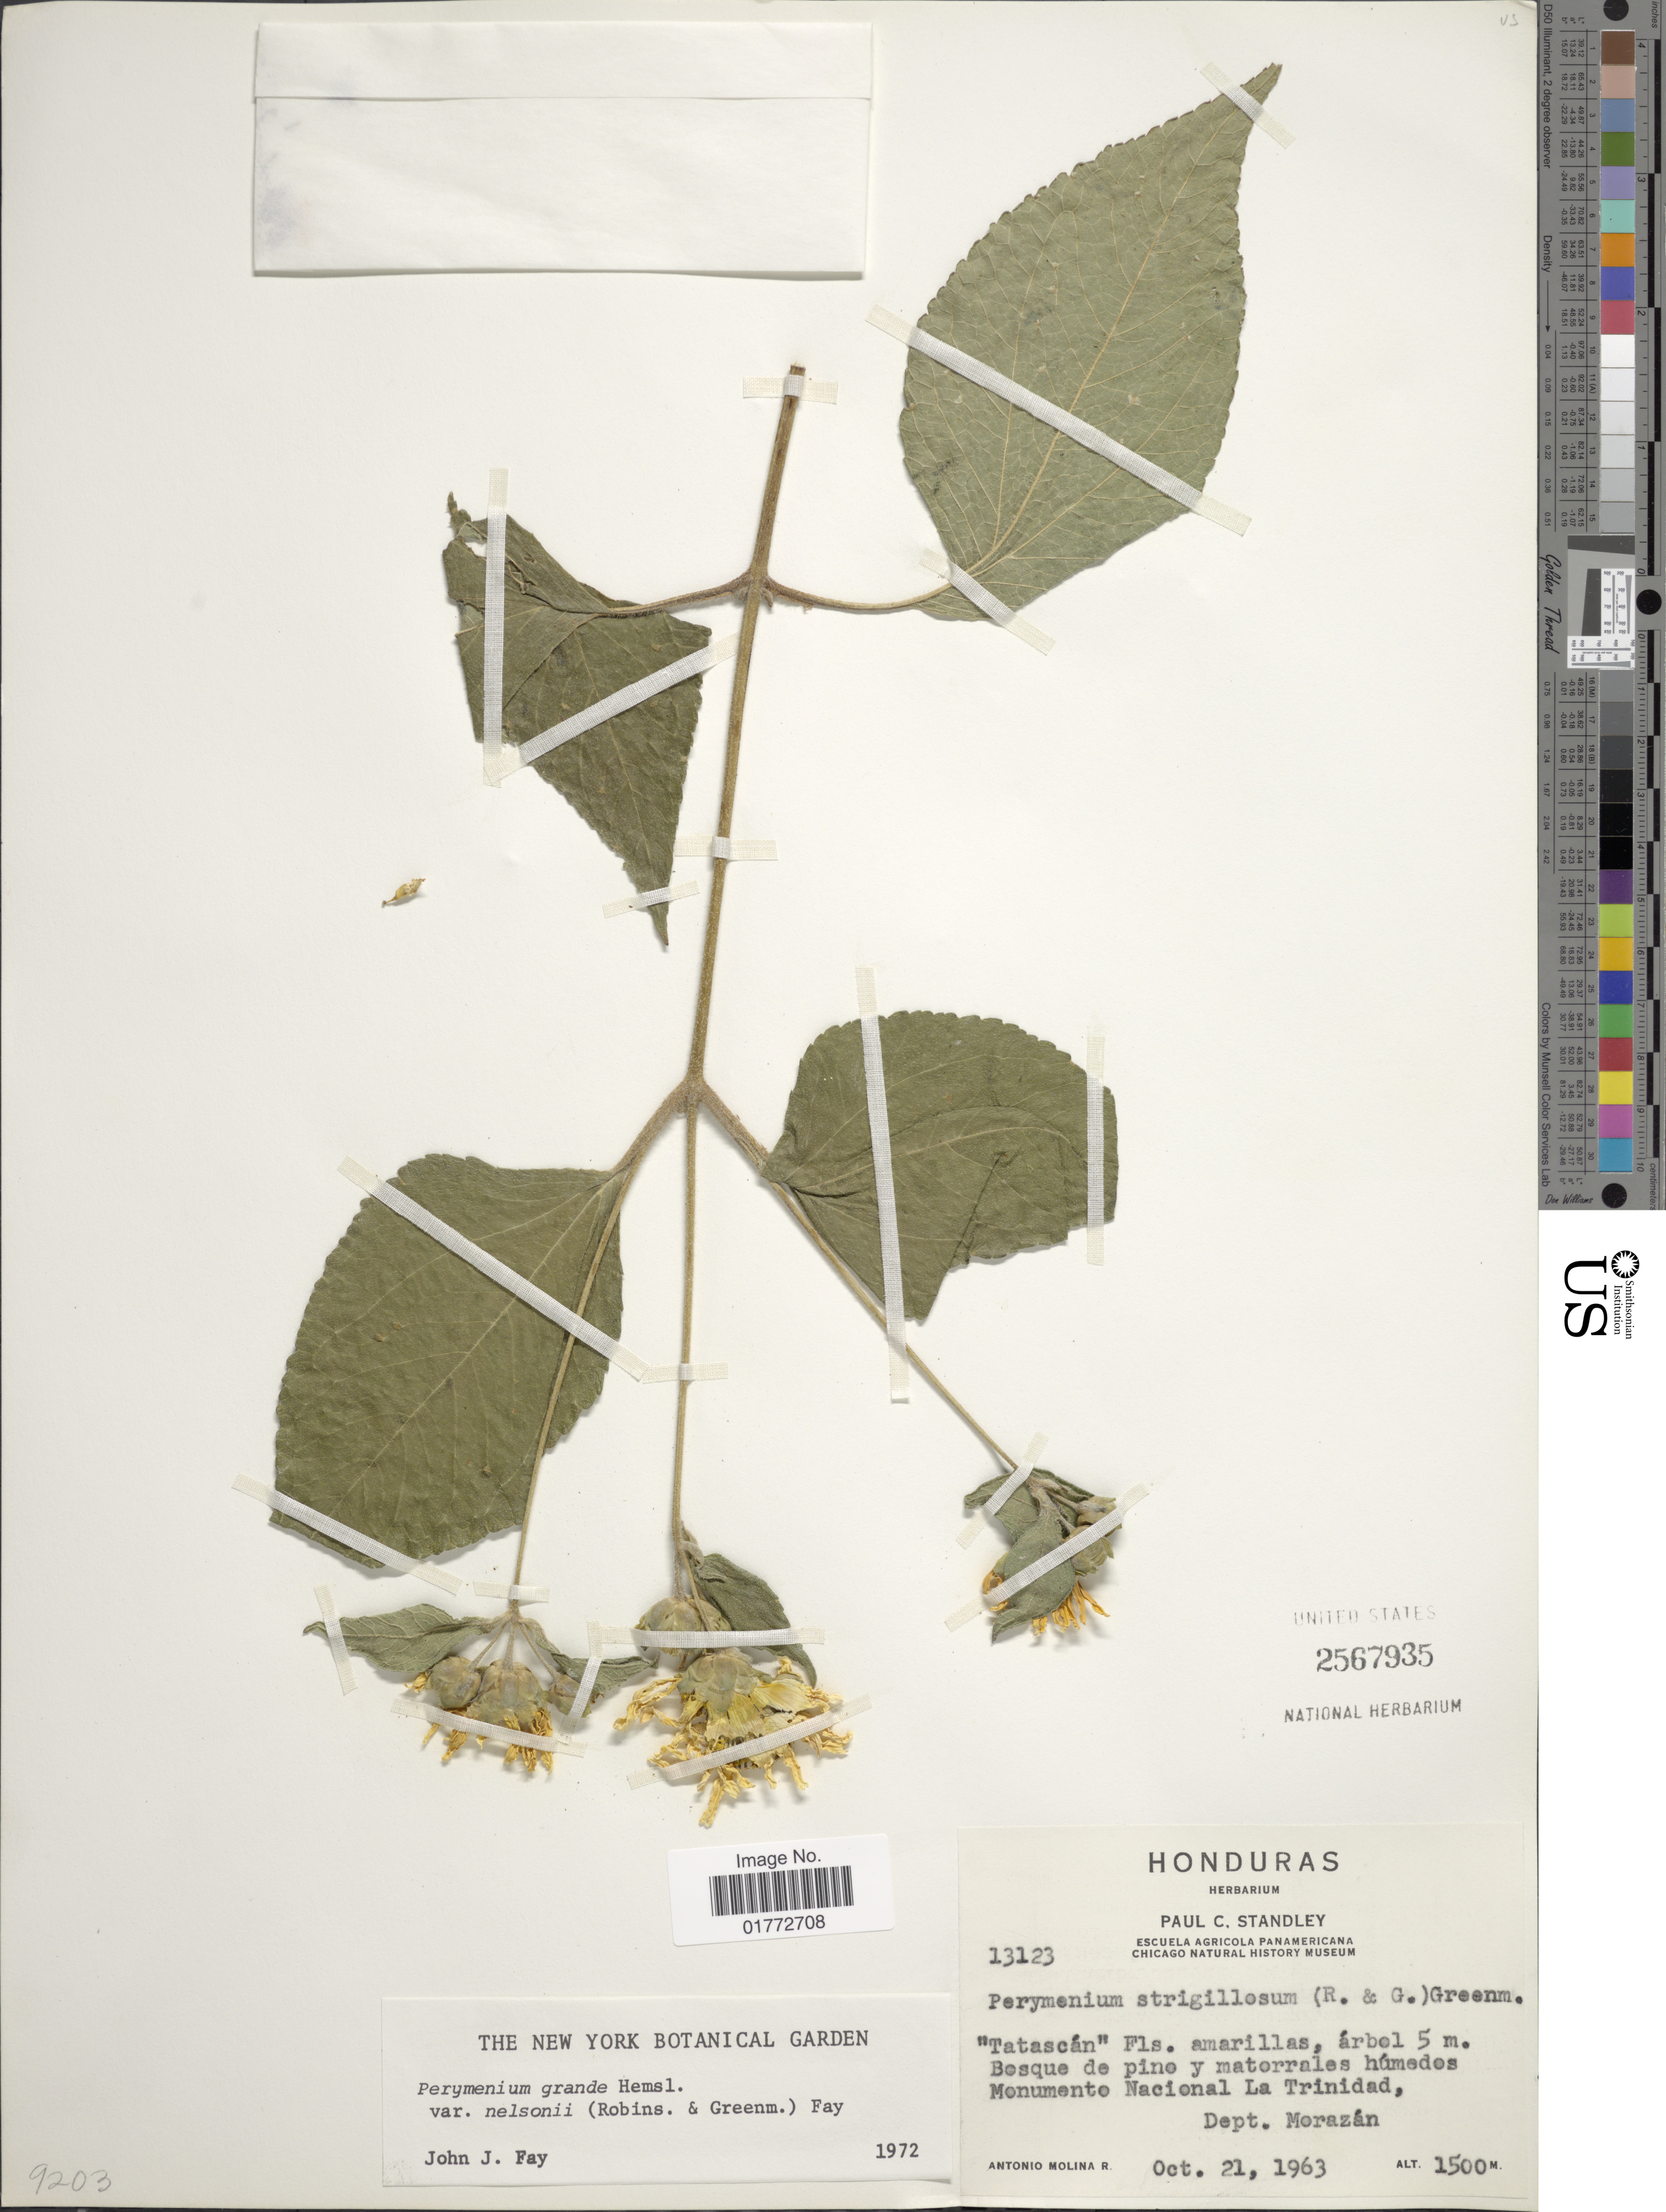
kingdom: Plantae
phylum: Tracheophyta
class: Magnoliopsida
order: Asterales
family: Asteraceae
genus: Perymenium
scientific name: Perymenium grande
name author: Hemsl.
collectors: A. Molina R.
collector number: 13123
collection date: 1963-10-21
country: Honduras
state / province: Fco. Morazán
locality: Bosque de pino y matorrales humedos Monumento Nacional La Trinidad, Dept. Morazan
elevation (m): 1500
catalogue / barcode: US 2567935